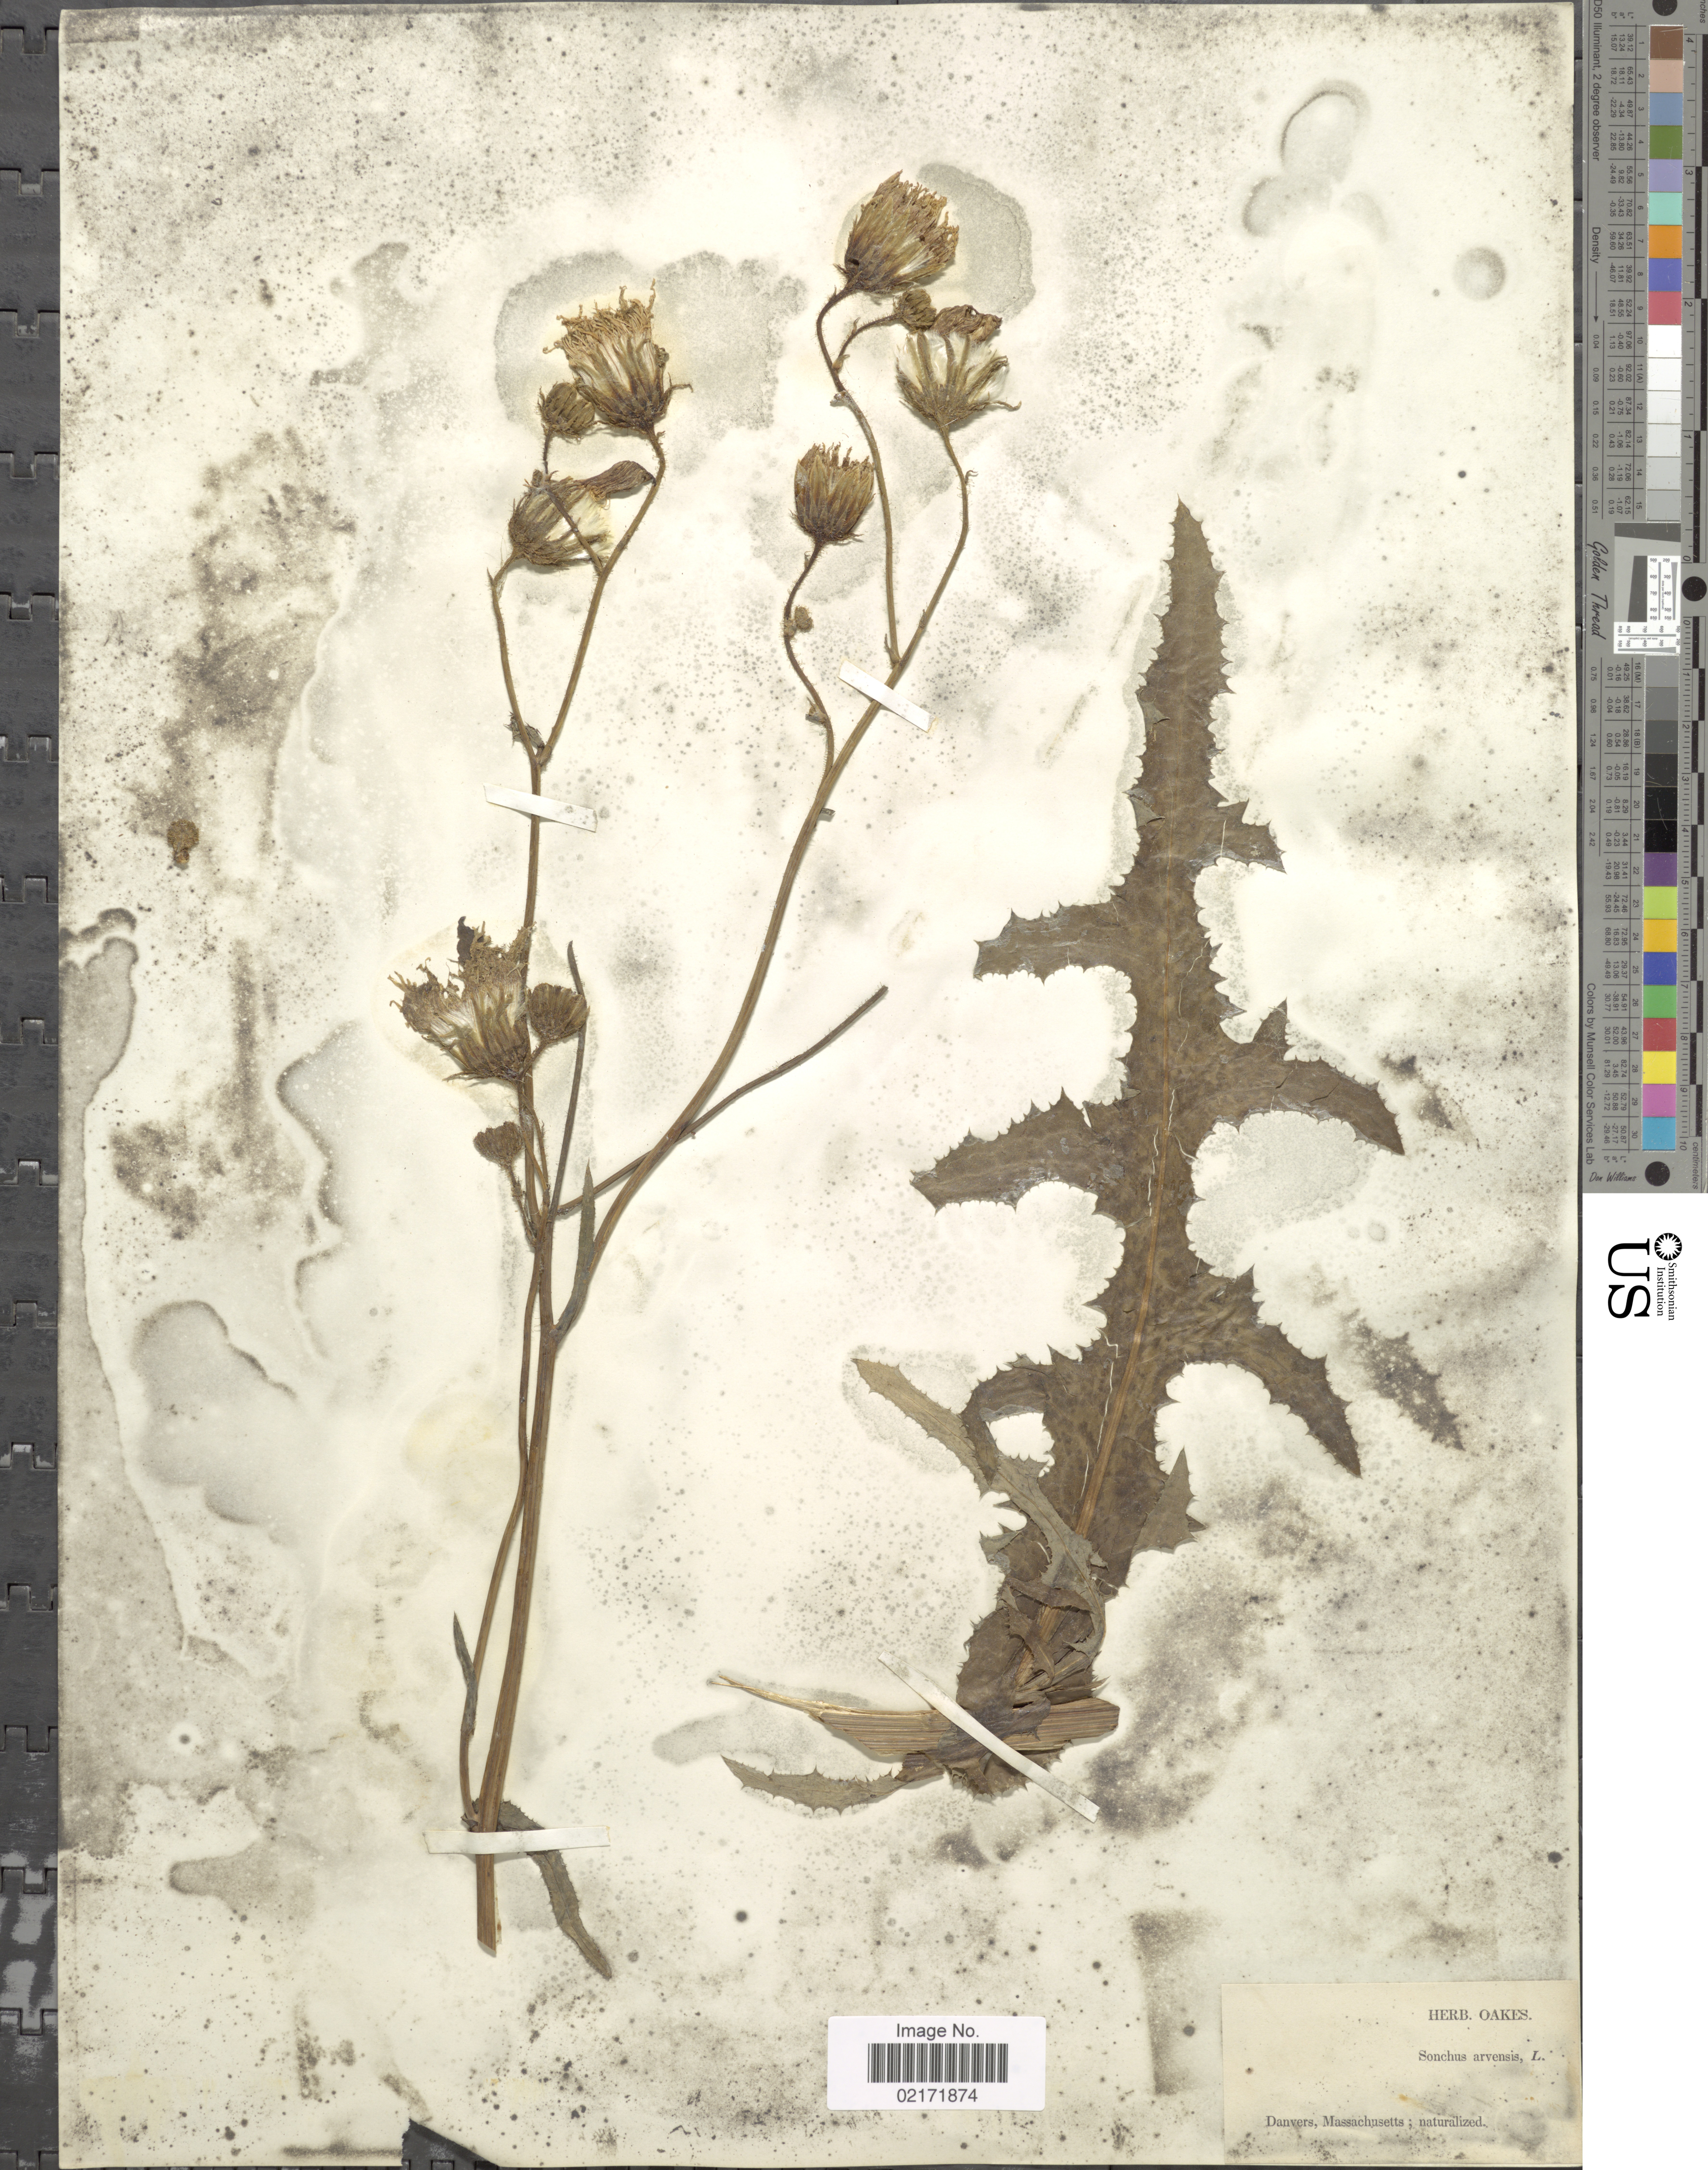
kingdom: Plantae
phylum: Tracheophyta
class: Magnoliopsida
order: Asterales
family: Asteraceae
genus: Sonchus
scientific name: Sonchus arvensis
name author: L.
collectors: ex herb. Oakes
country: United States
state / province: Massachusetts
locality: Denvers.